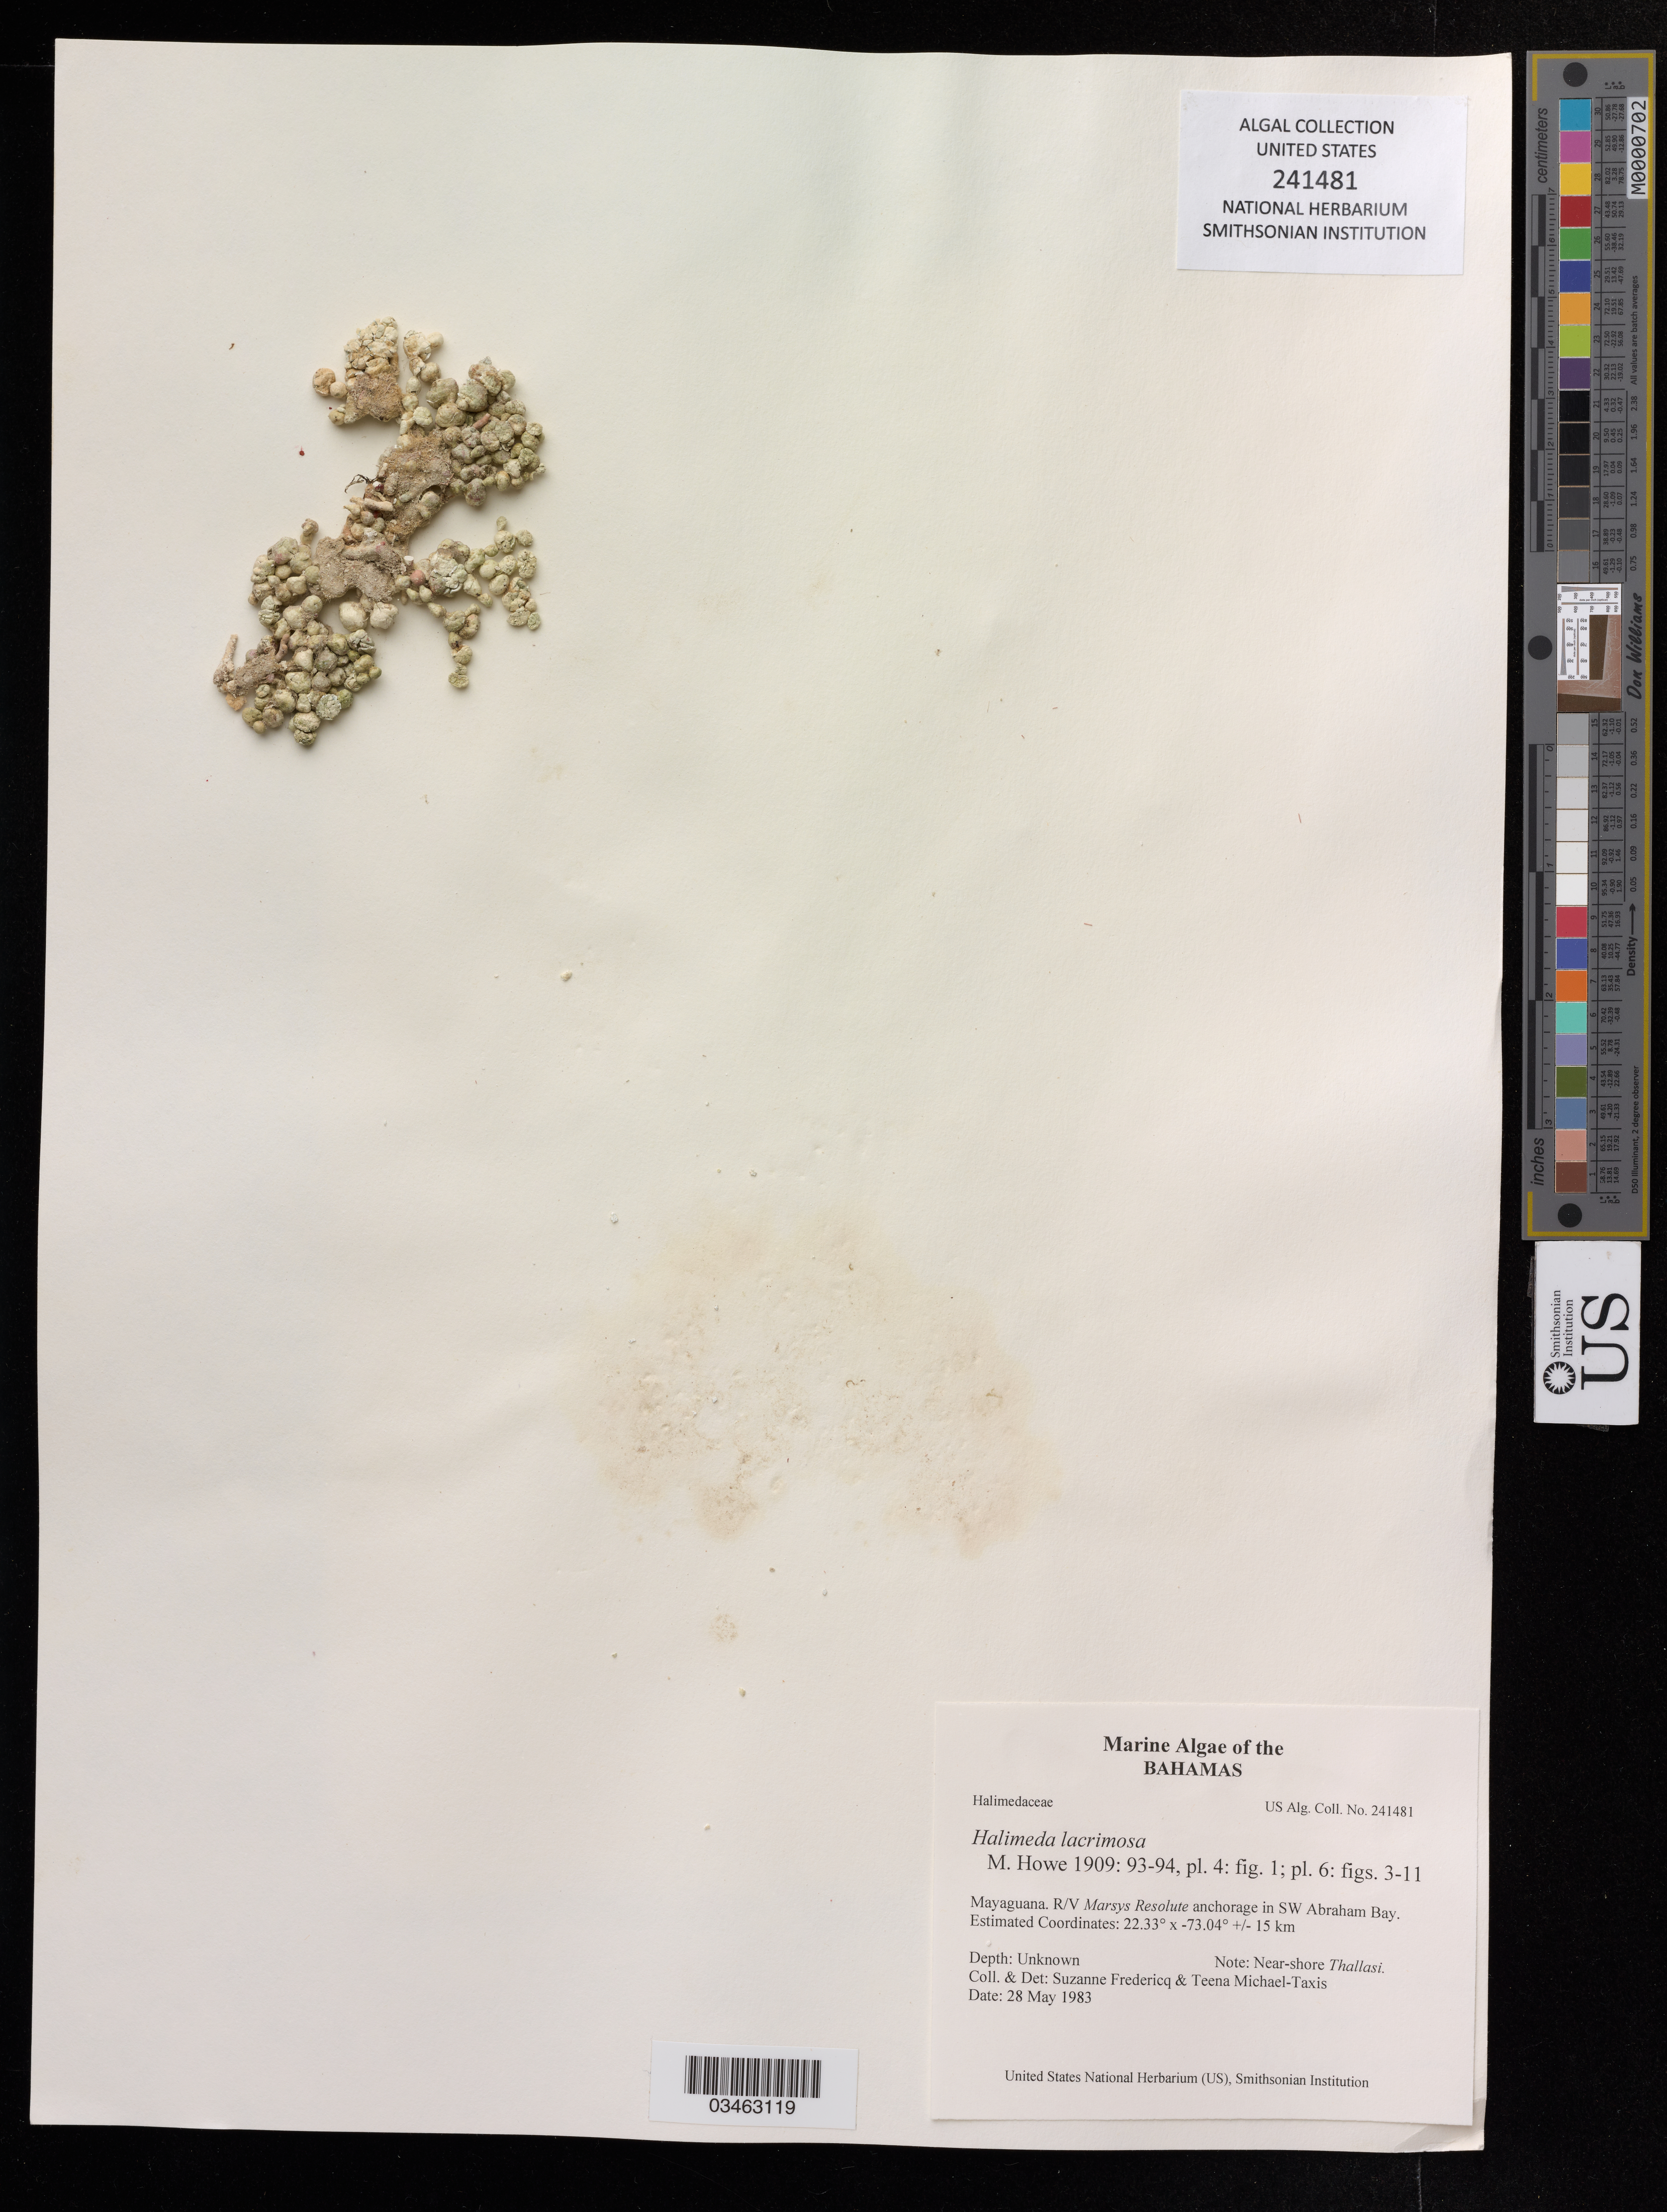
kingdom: Plantae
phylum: Chlorophyta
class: Ulvophyceae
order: Bryopsidales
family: Halimedaceae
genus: Halimeda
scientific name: Halimeda lacrimosa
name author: M. Howe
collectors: S. Fredericq & T. Michael-Taxis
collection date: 1983-05-28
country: Bahamas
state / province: Mayaguana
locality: R/V Marsys Resolute anchorage in SW Abraham Bay. Near- shore Thallasi.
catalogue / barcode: US 241481